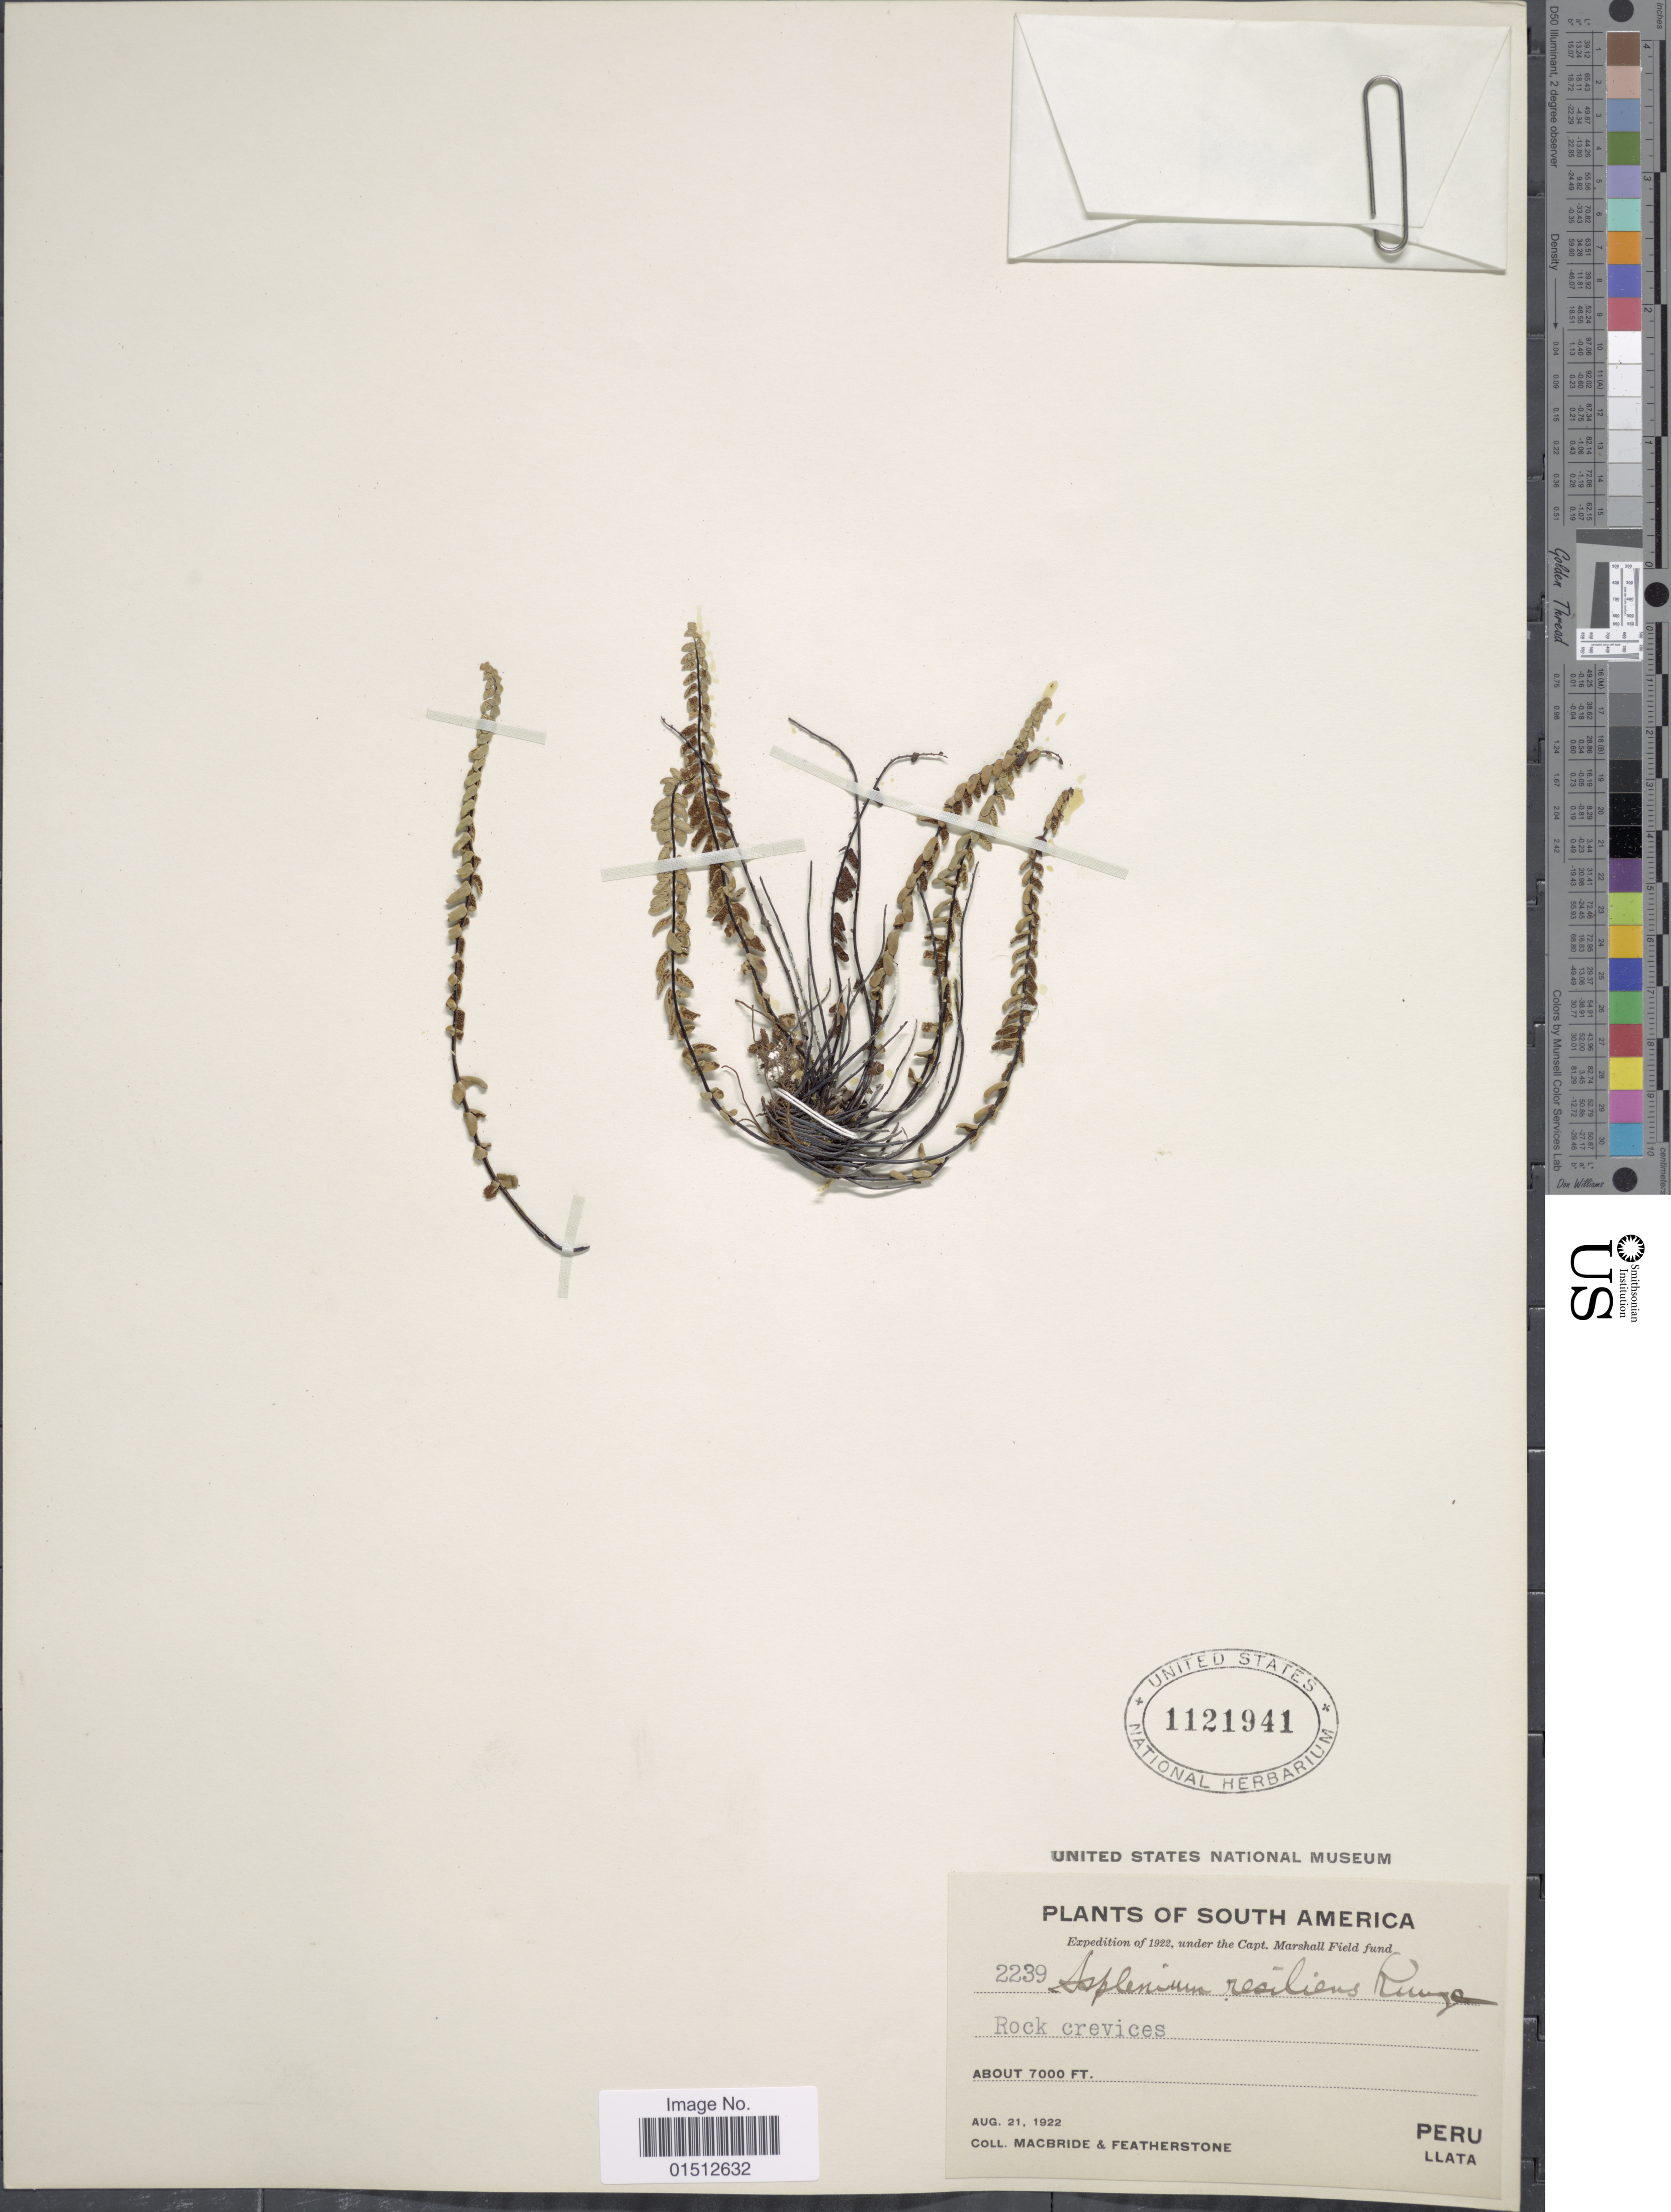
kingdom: Plantae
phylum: Tracheophyta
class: Polypodiopsida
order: Polypodiales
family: Aspleniaceae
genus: Asplenium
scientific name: Asplenium resiliens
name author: Kunze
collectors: Macbride, -- & -. Featherstone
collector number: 2239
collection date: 1922-08-21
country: Peru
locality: Peru, Llata, South America.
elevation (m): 2134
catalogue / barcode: US 1121941